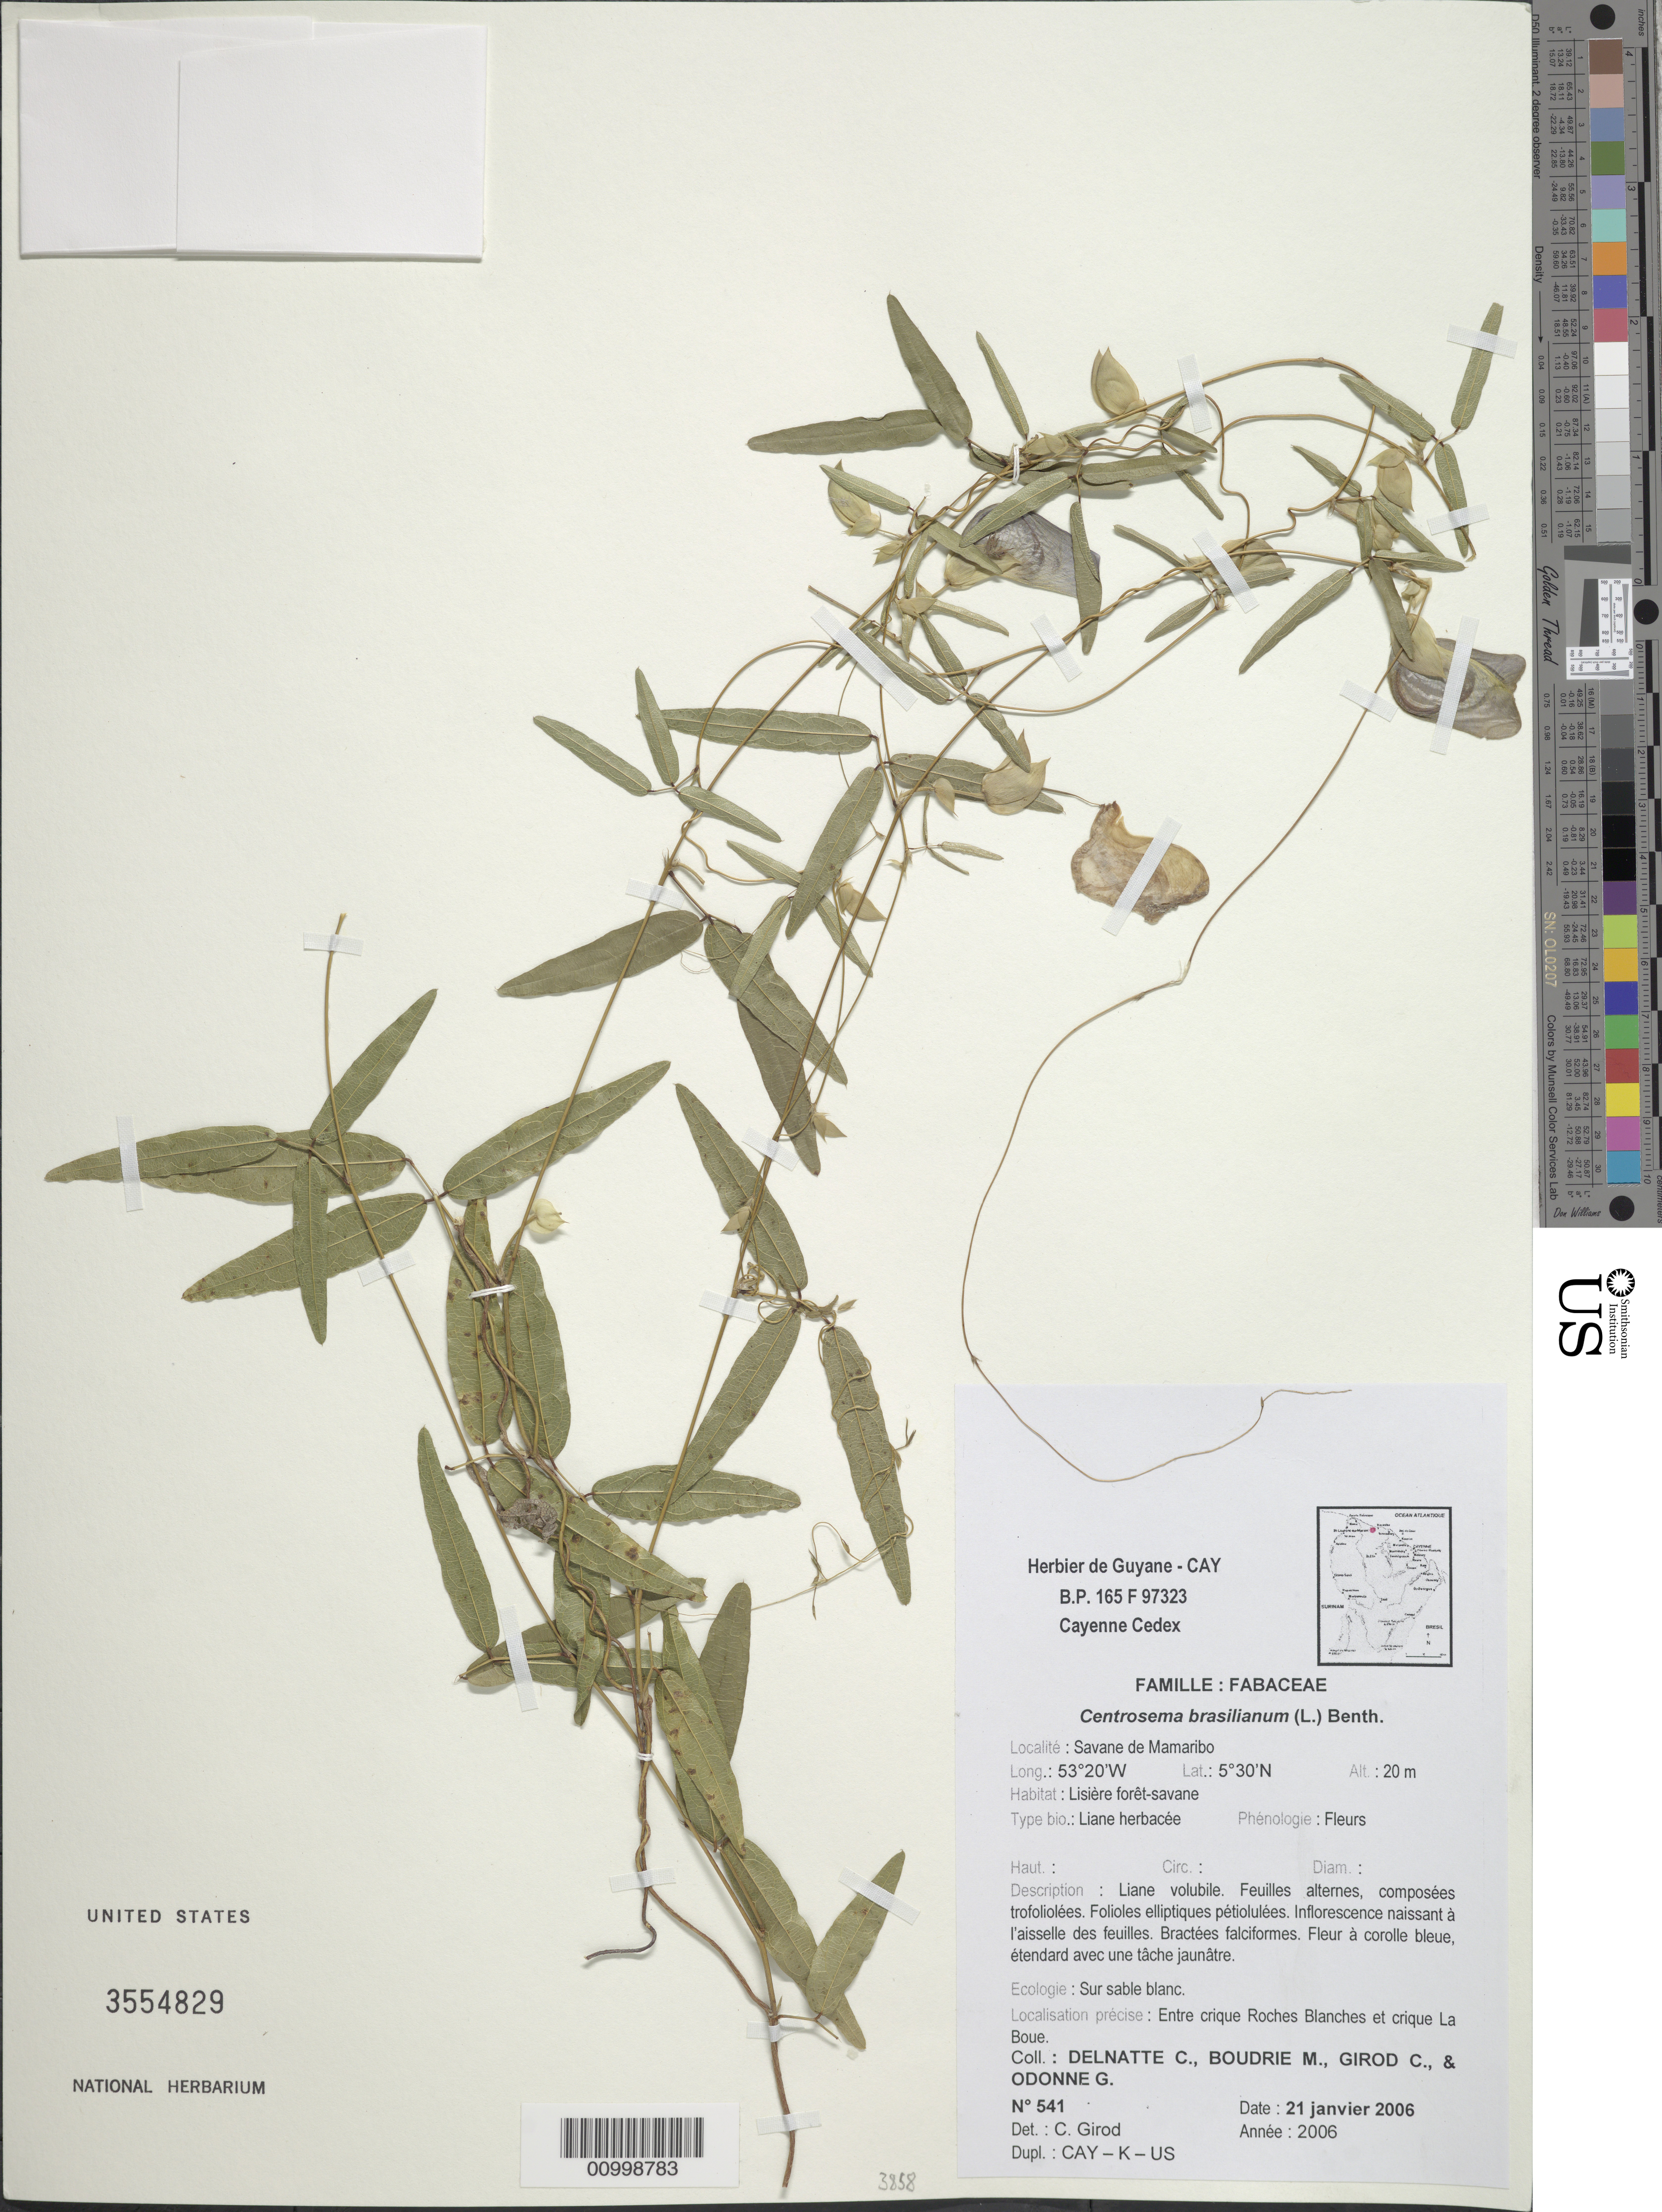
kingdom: Plantae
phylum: Tracheophyta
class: Magnoliopsida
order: Fabales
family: Fabaceae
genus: Centrosema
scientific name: Centrosema brasilianum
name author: (L.) Benth.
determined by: Girod, C.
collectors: C. Delnatte, M. Boudrie, C. Girod & G. Odonne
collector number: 541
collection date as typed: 21-Jan-06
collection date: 2006-01-21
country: French Guiana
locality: Savane de Mamaribo, entre crique Roches Blanches et crique La Boue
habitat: Lisiere foret-savane, sur sable blanc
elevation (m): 20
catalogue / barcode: US 3554829